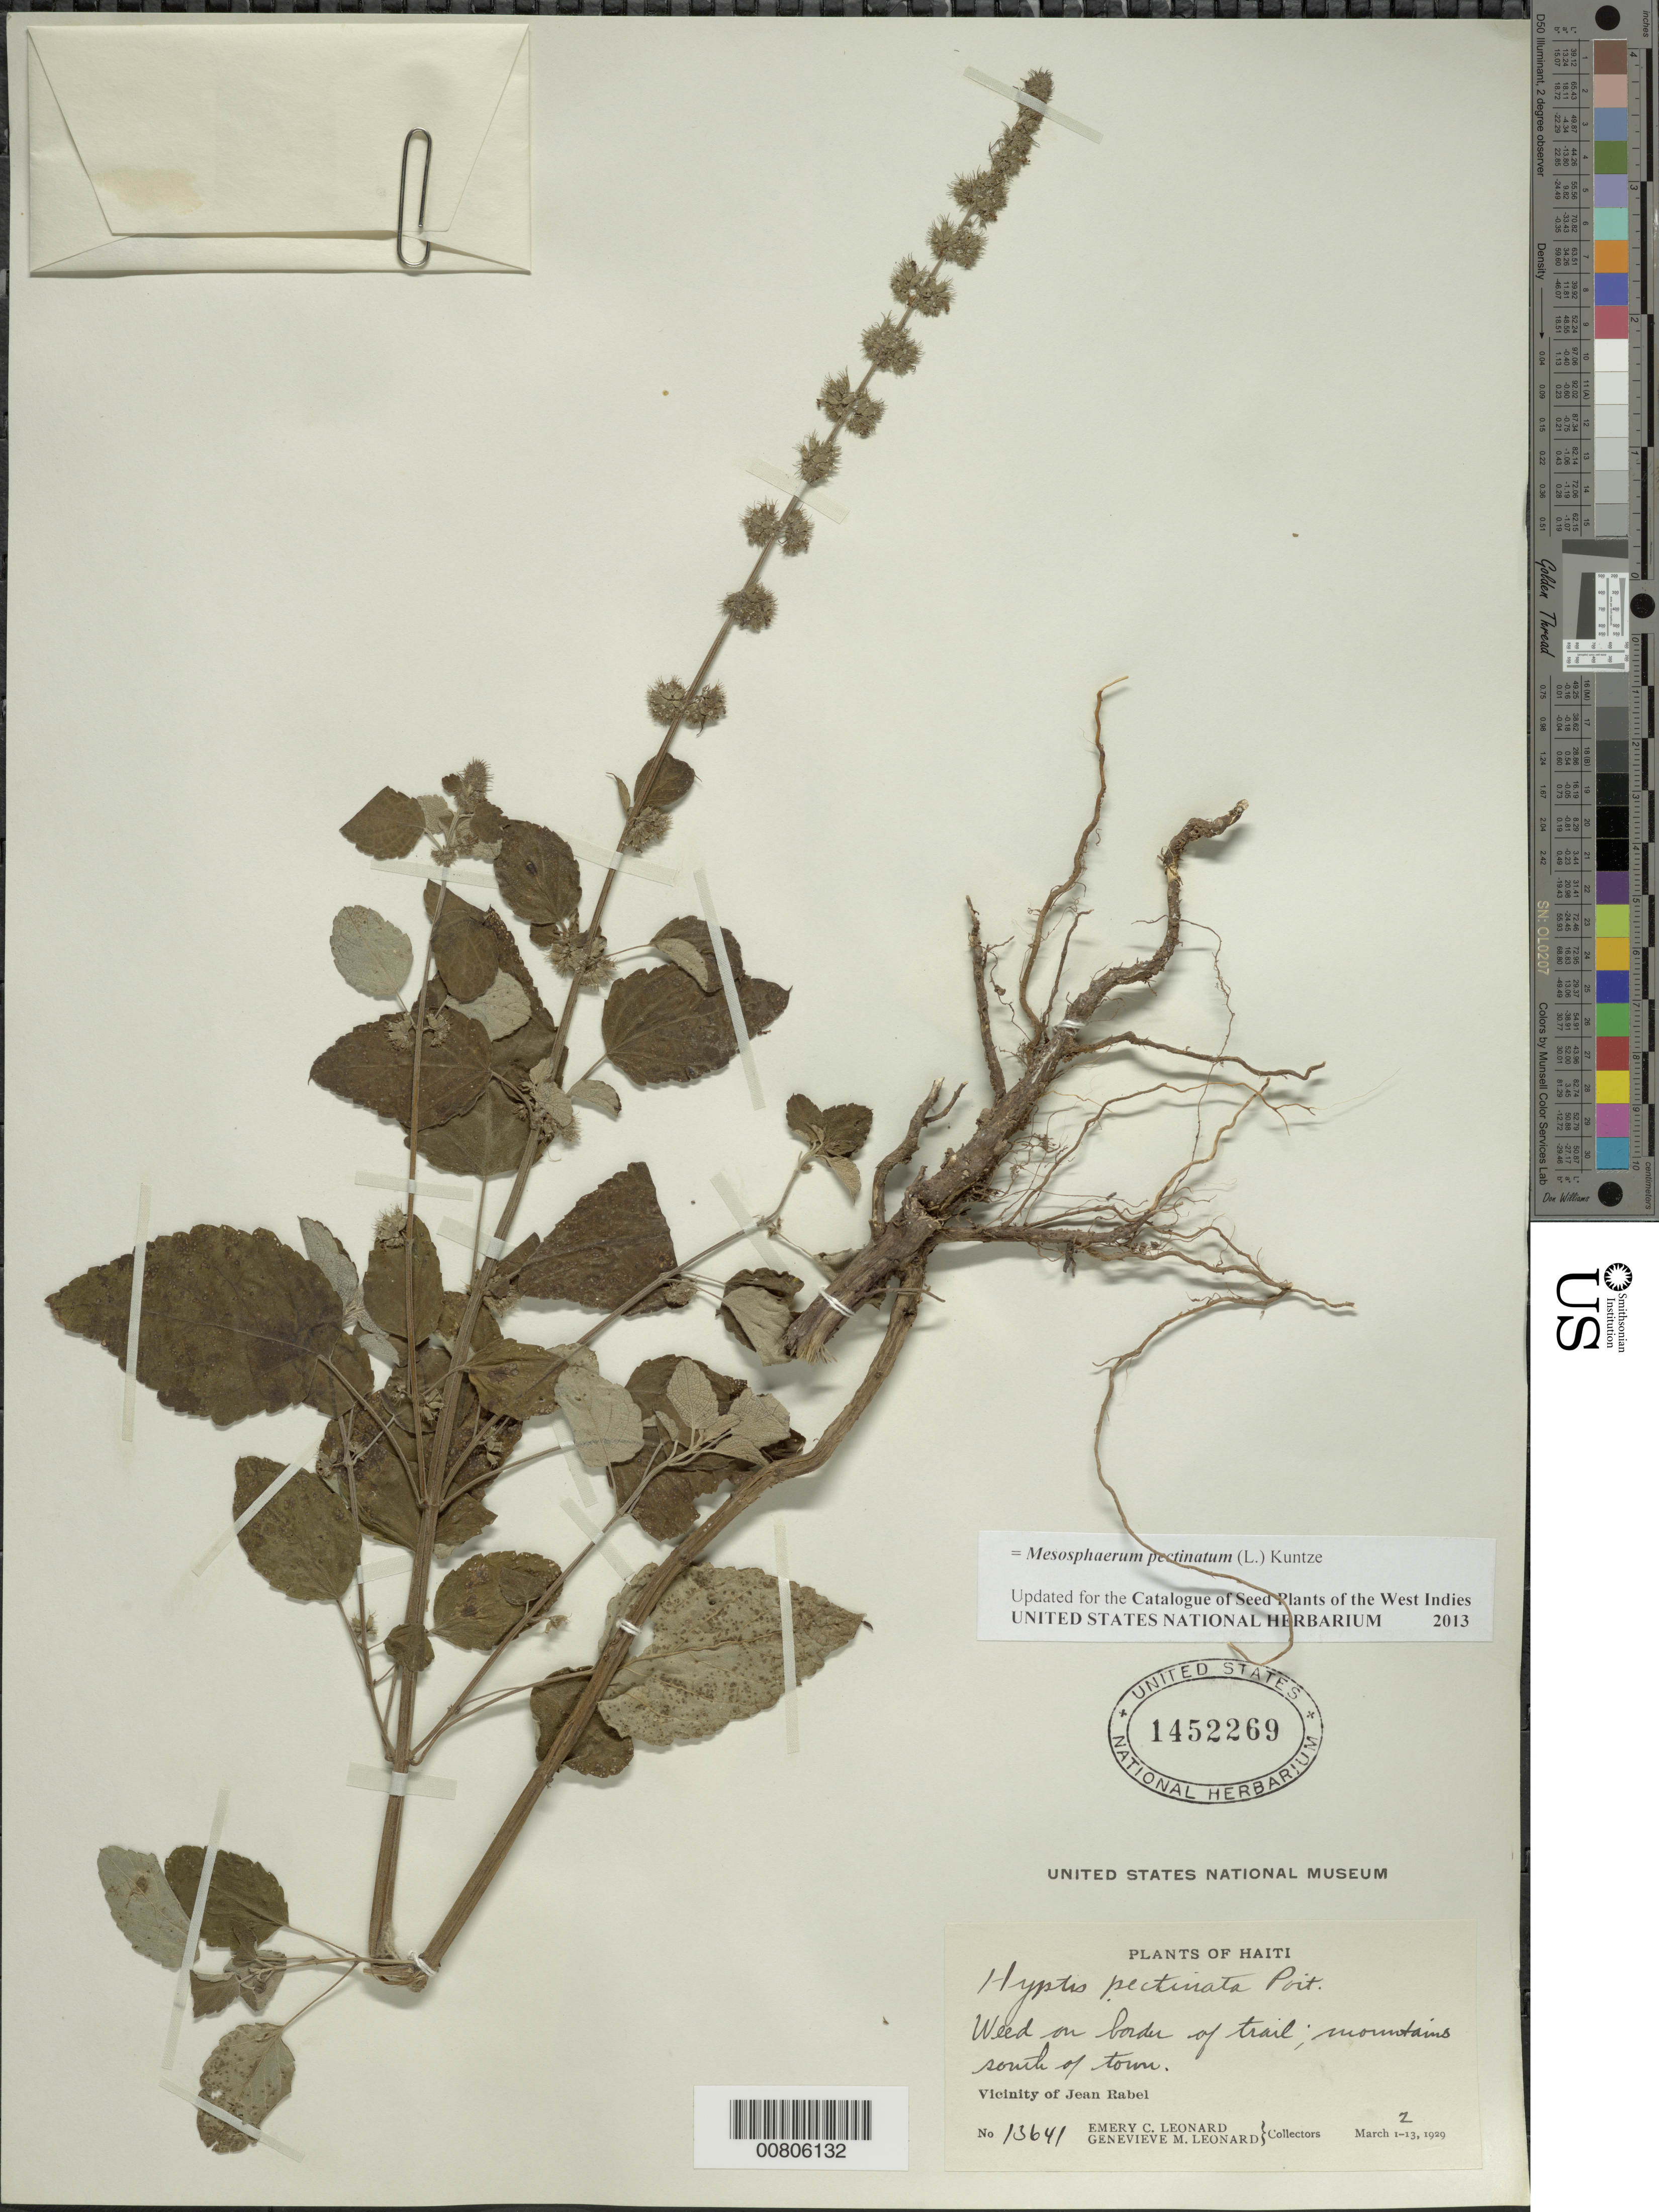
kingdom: Plantae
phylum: Tracheophyta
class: Magnoliopsida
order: Lamiales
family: Lamiaceae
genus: Mesosphaerum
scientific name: Mesosphaerum pectinatum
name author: (L.) Kuntze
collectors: E. C. Leonard & G. M. Leonard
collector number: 13641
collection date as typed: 02 Mar 1929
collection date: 1929-03-02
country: Haiti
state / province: Nord-Ouest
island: Hispaniola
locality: Vicinity of Jean Rabel, mountains S of town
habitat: On border of trail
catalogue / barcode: US 1452269